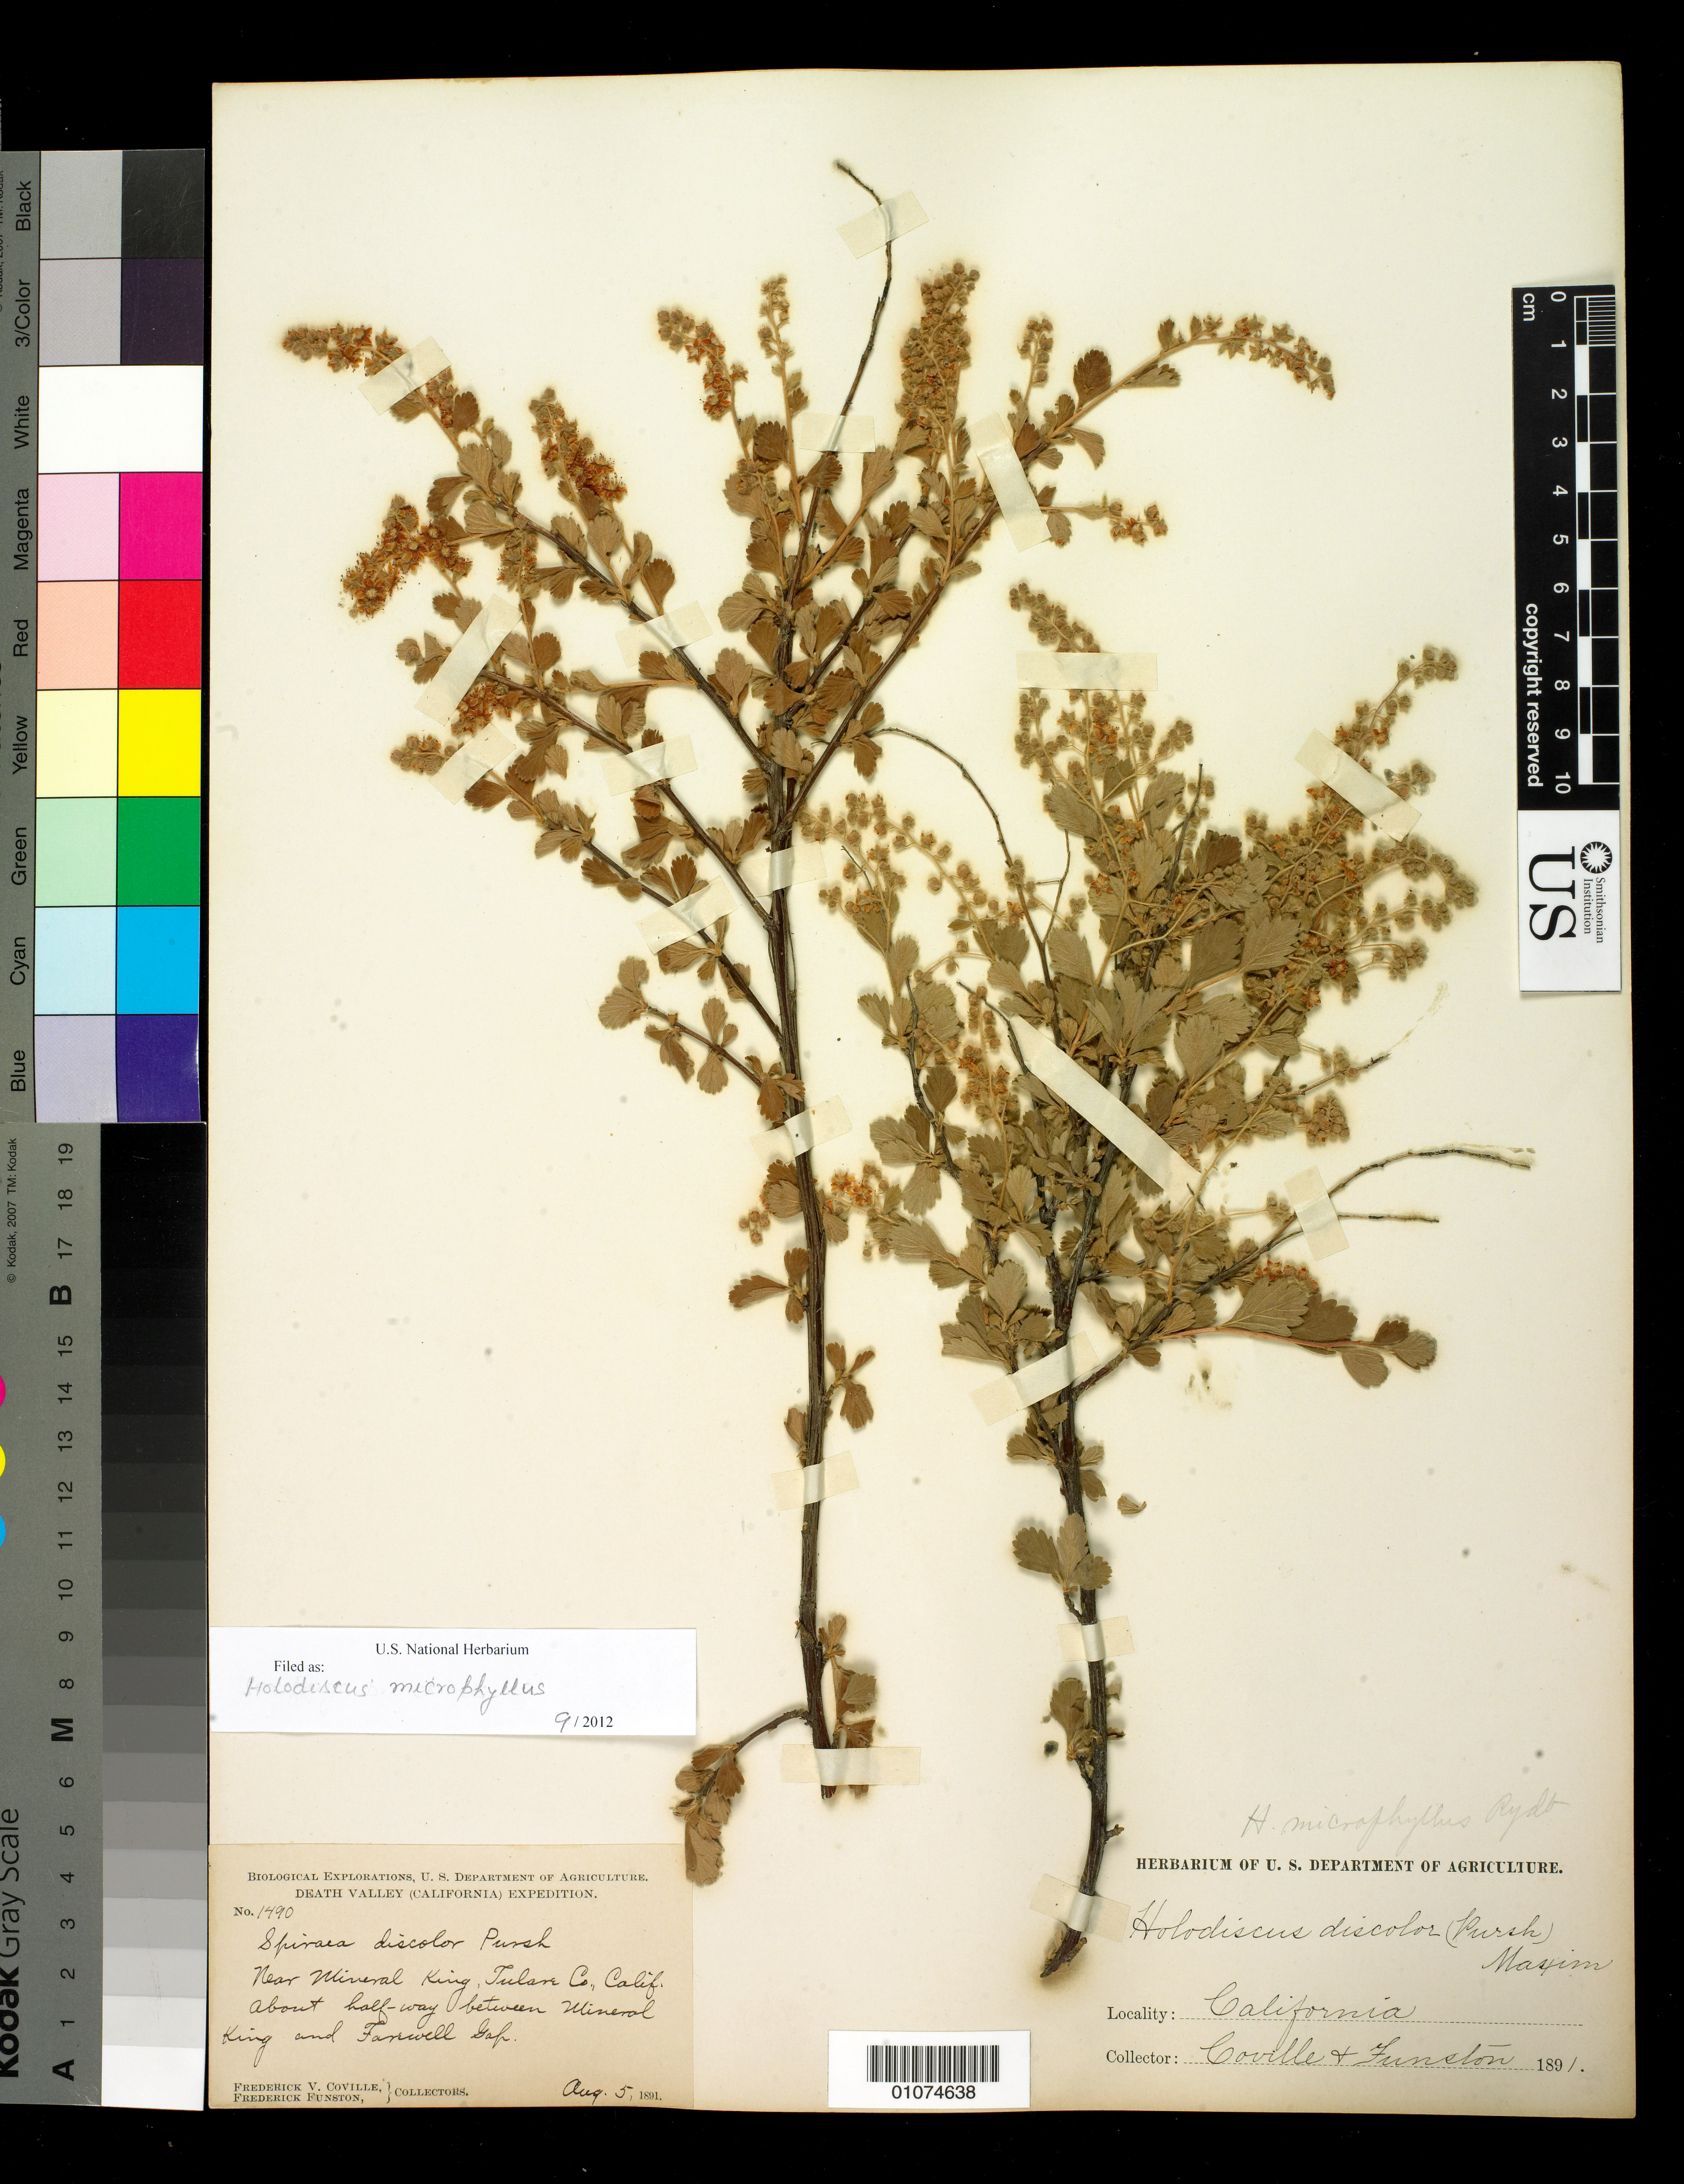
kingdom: Plantae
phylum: Tracheophyta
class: Magnoliopsida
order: Rosales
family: Rosaceae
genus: Holodiscus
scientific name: Holodiscus discolor var. microphyllus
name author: (Rydb.) Jeps.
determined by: Strong, Mark T., (BOT), Smithsonian Institution - National Museum of Natural History (UNITED STATES)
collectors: F. V. Coville & F. Funston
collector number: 1490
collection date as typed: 05 Aug 1891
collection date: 1891-08-05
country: United States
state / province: California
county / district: Tulare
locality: Near Mineral King, about half-way between Mineral King and Farewell Gap